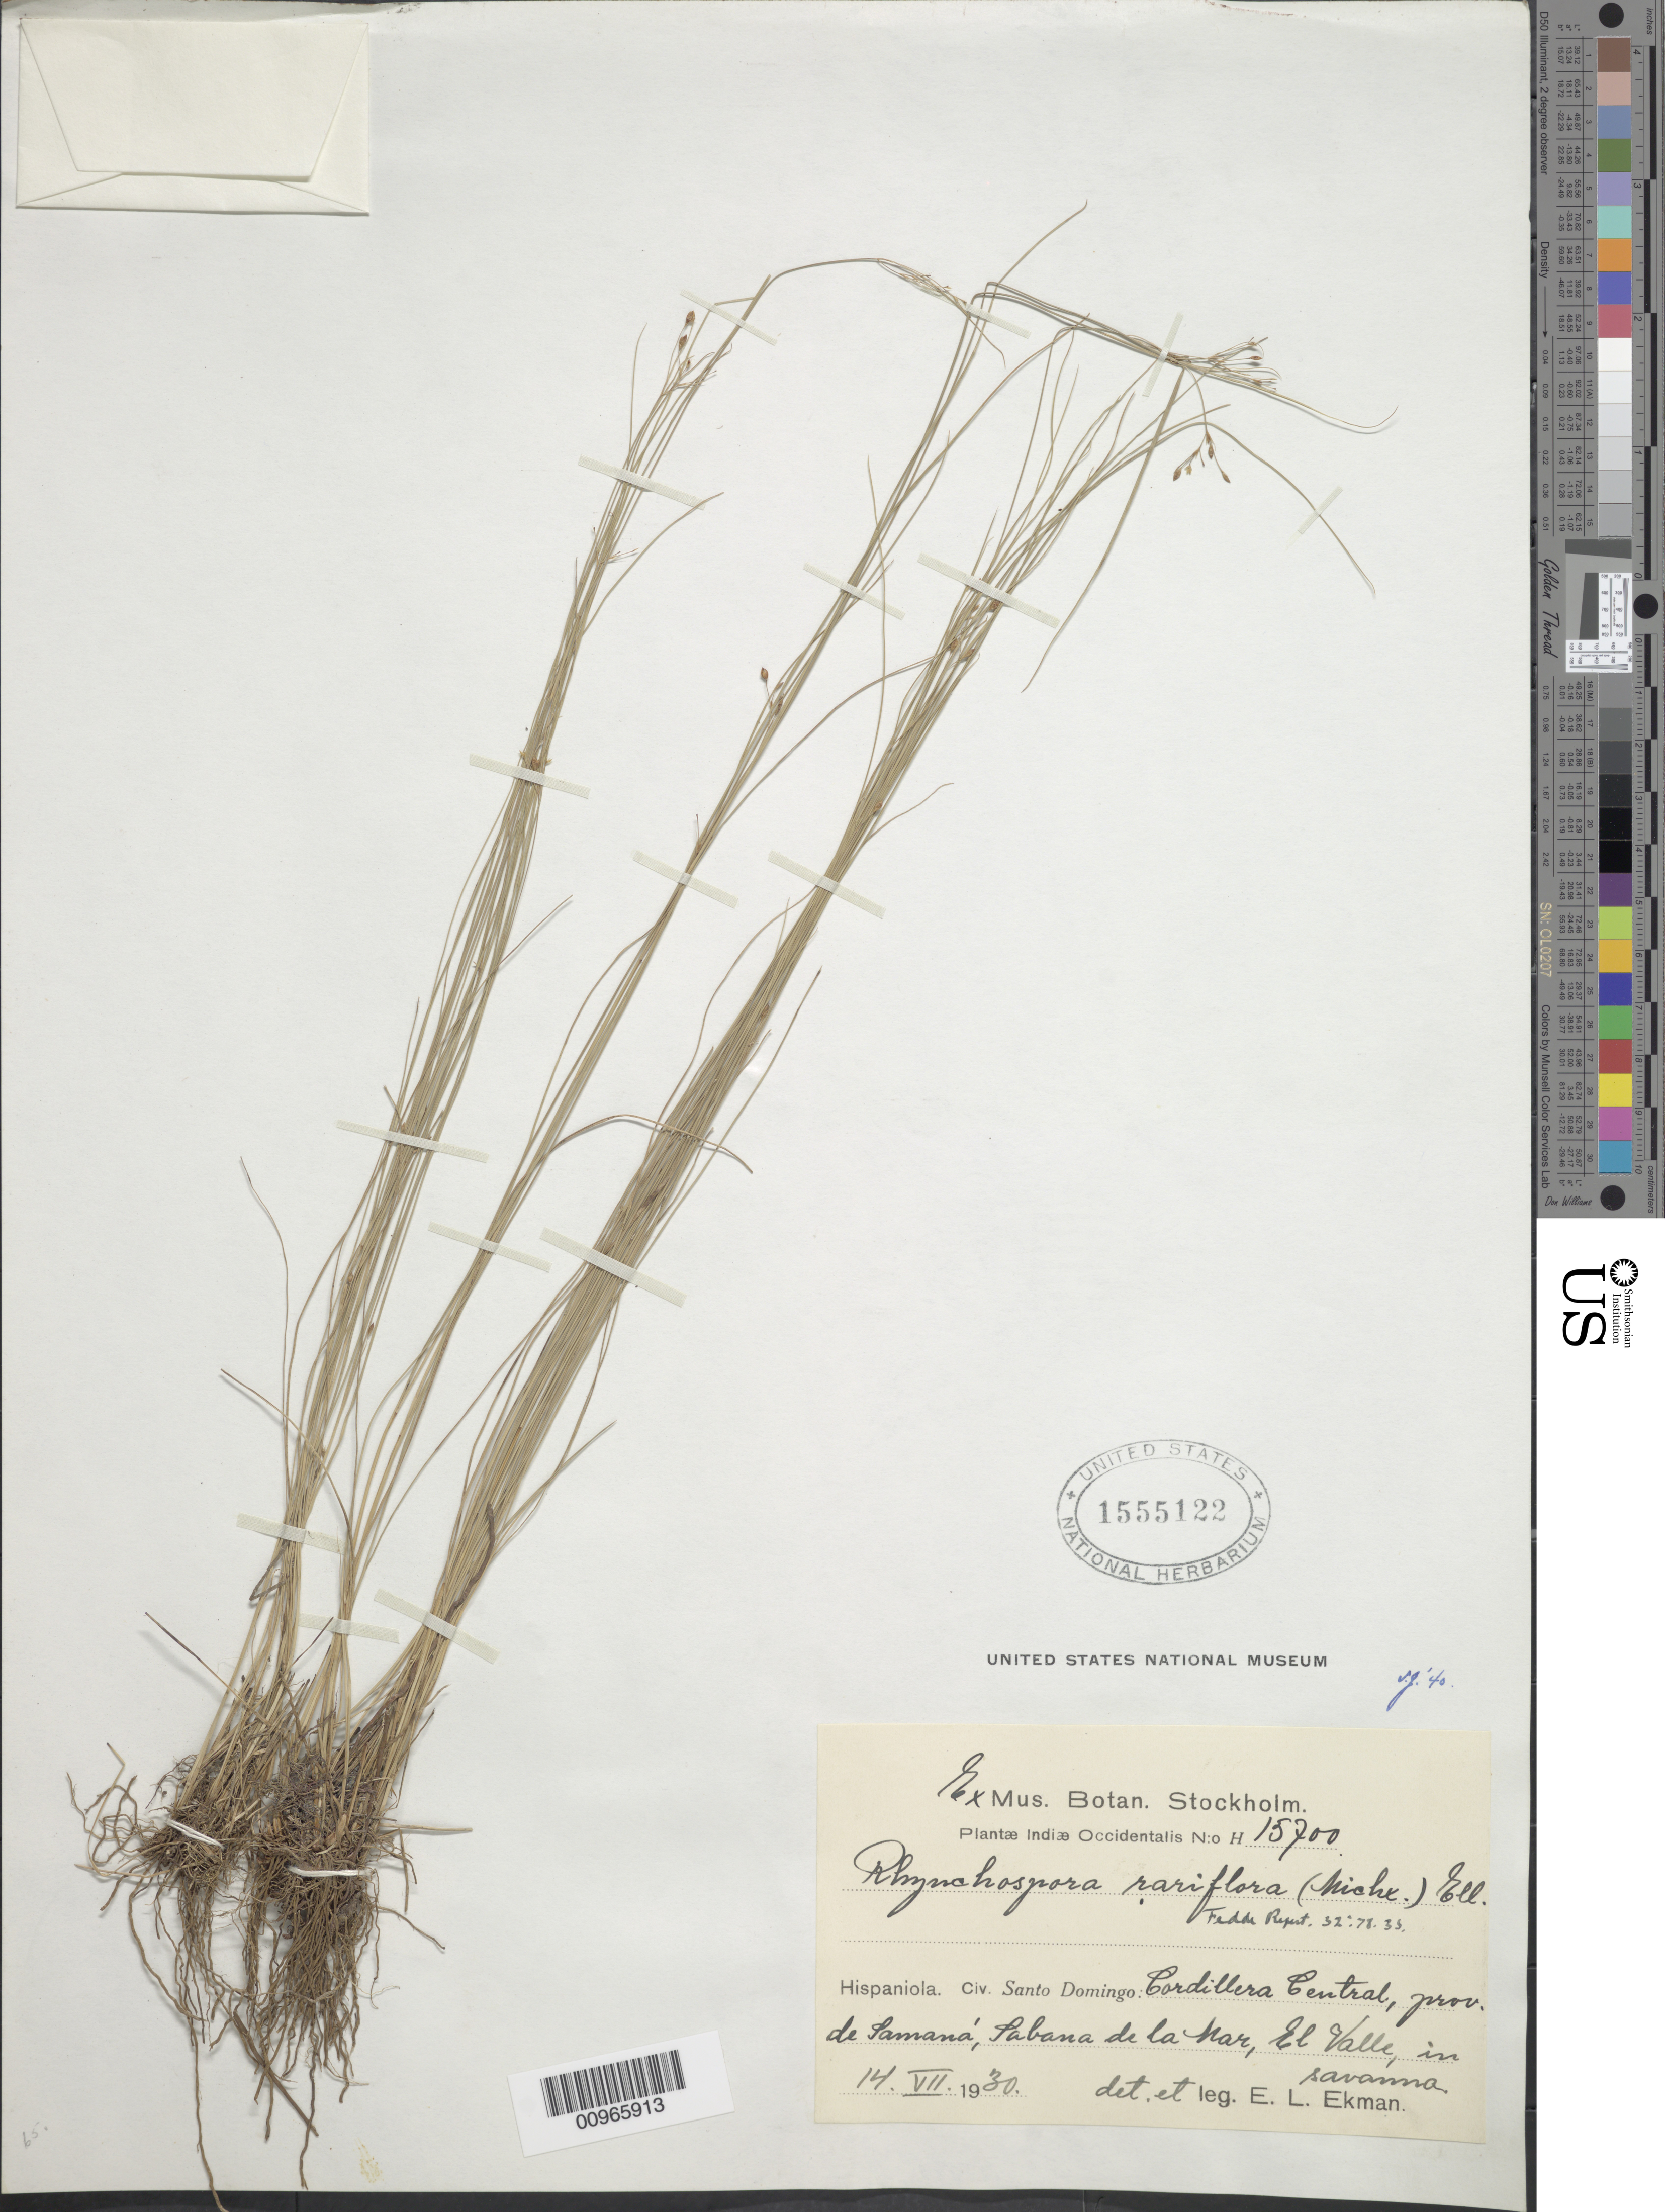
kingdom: Plantae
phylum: Tracheophyta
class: Liliopsida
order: Poales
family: Cyperaceae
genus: Rhynchospora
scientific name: Rhynchospora rariflora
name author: (Michx.) Elliott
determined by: Gale, S.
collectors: E. L. Ekman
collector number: H 15700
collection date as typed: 14 Jul 1930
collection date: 1930-07-14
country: Dominican Republic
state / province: Samaná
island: Hispaniola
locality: Cordillera Central, Sabana de la Mar, El Valle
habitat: In savanna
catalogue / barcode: US 1555122